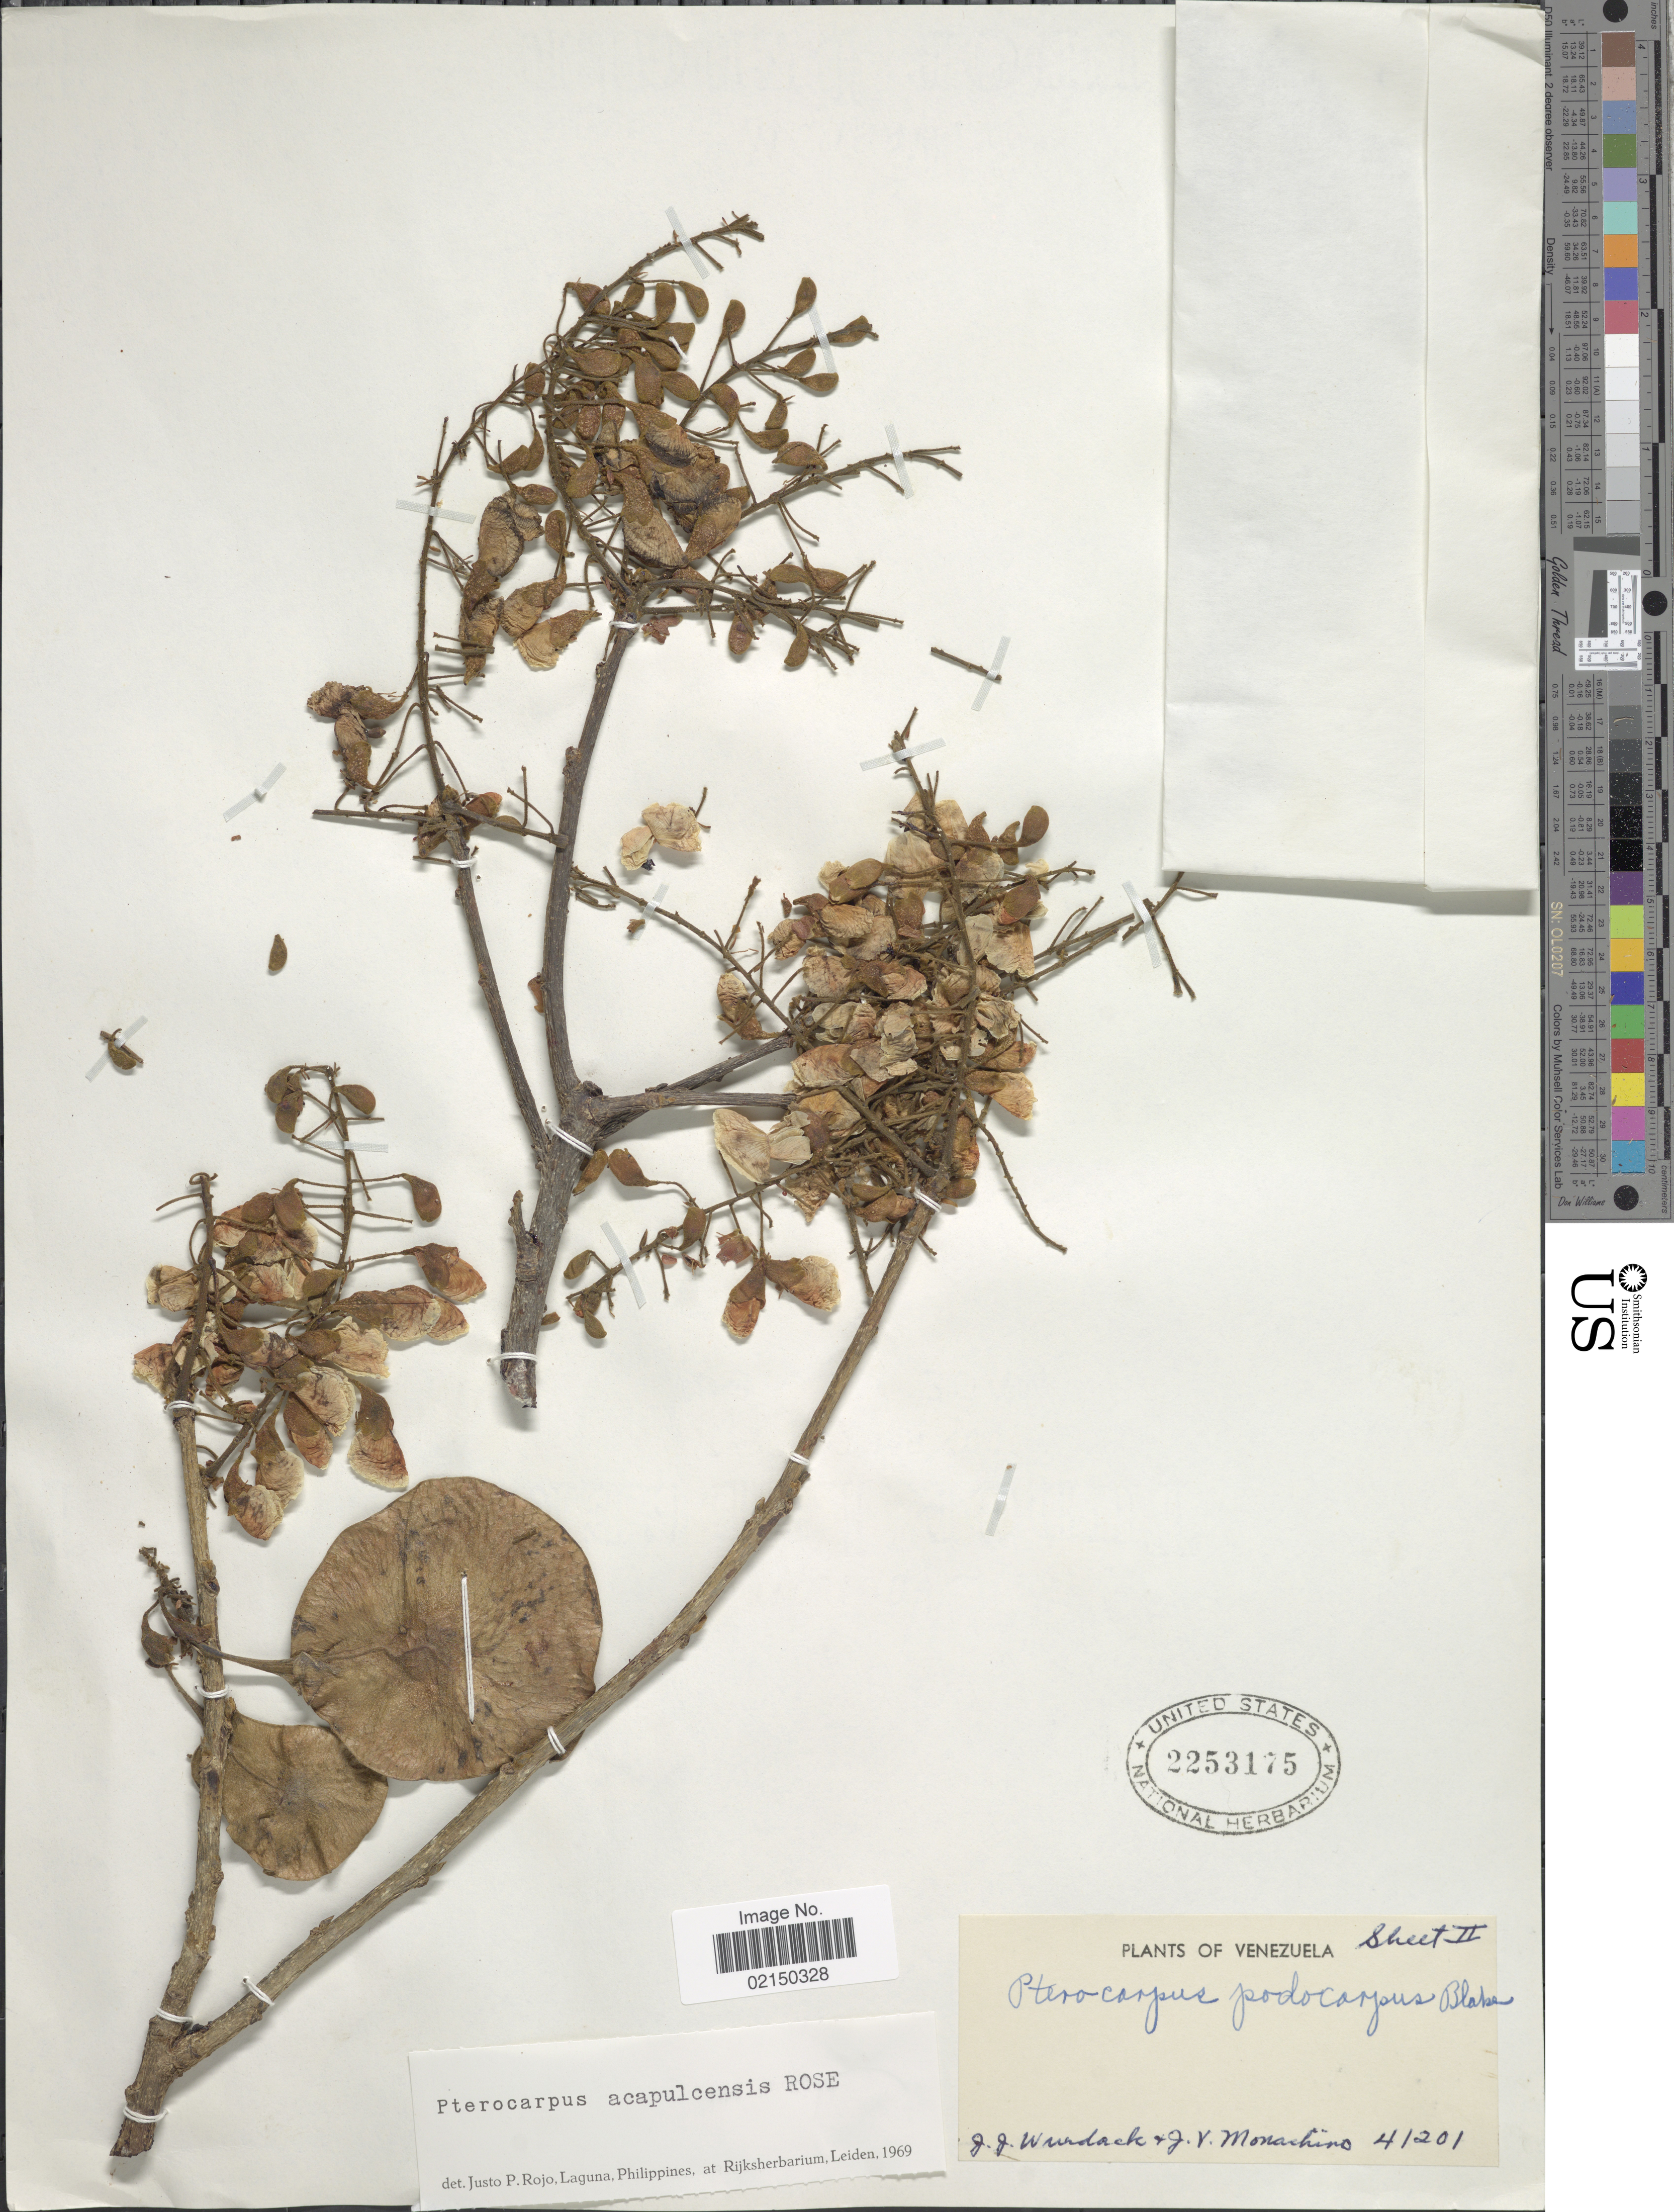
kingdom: Plantae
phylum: Tracheophyta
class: Magnoliopsida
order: Fabales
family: Fabaceae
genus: Pterocarpus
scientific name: Pterocarpus acapulcensis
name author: Rose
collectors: J. J. Wurdack & J. V. Monachino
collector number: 41201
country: Venezuela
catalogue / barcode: US 2253175